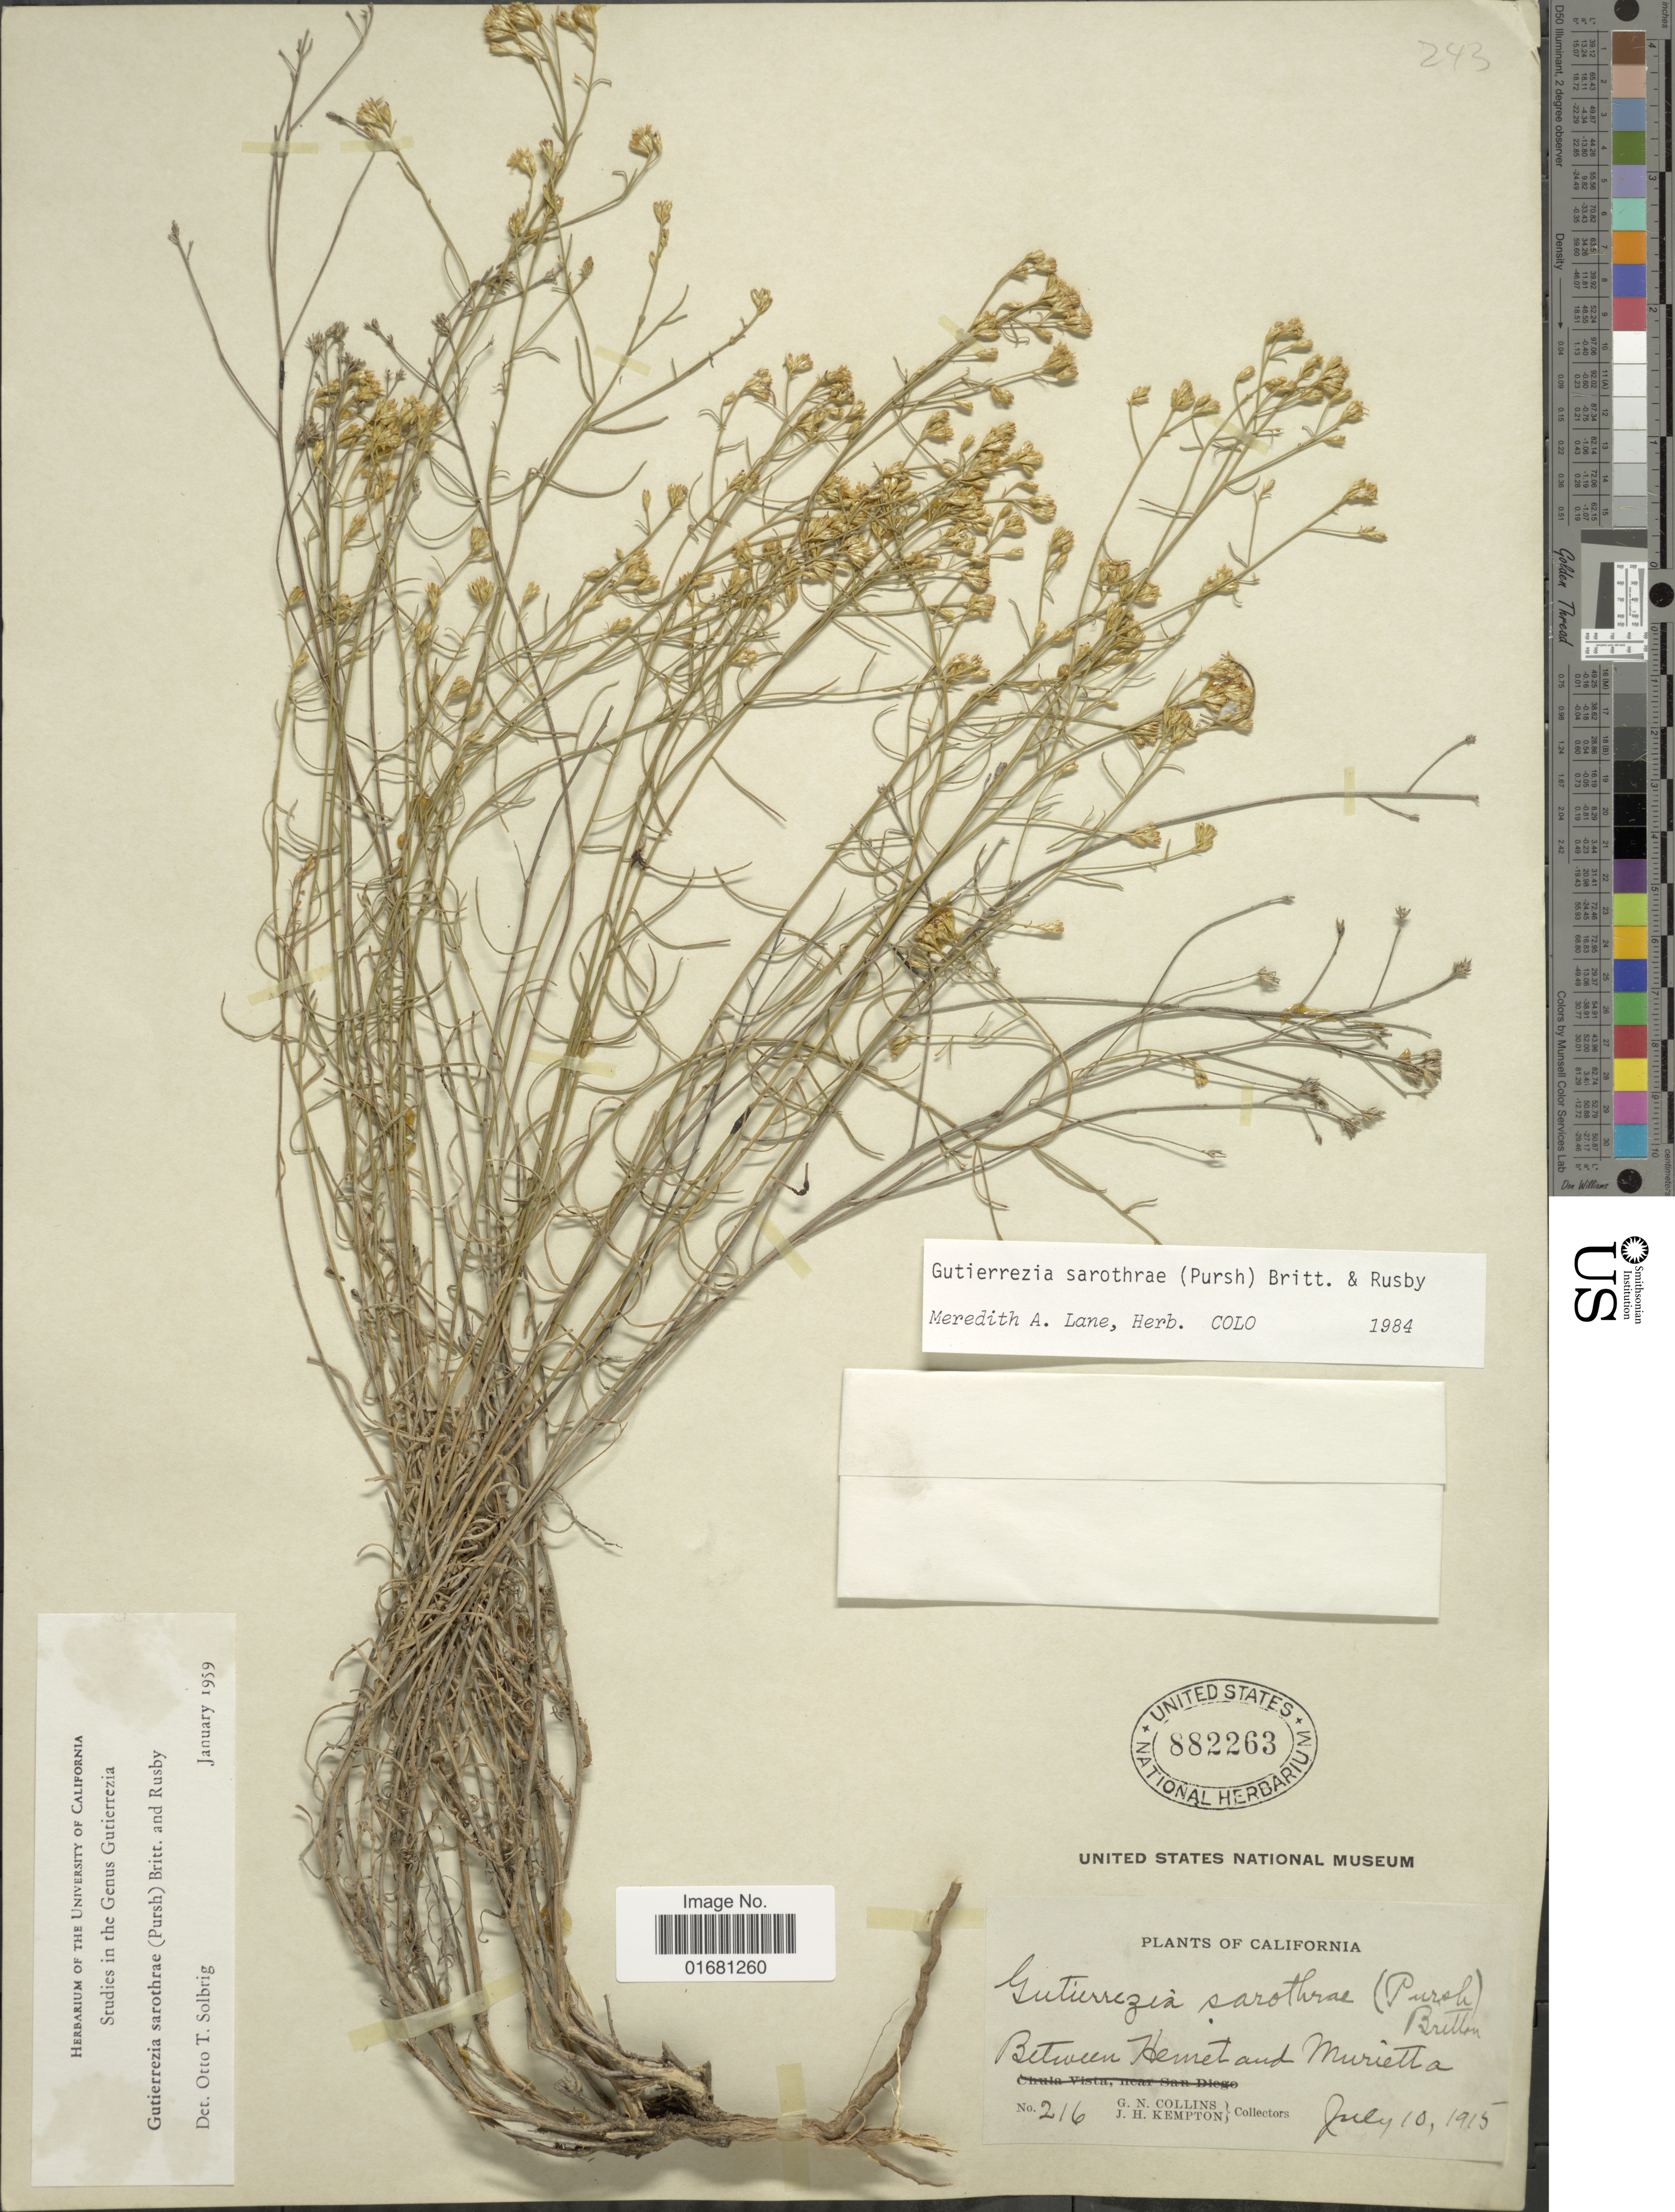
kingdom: Plantae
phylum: Tracheophyta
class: Magnoliopsida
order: Asterales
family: Asteraceae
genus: Gutierrezia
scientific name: Gutierrezia sarothrae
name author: (Pursh) Britton & Rusby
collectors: G. Collins & J. H. Kempton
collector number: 216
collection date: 1915-07-10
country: United States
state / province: California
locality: California. Between Hemet and Murietta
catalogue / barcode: US 882263